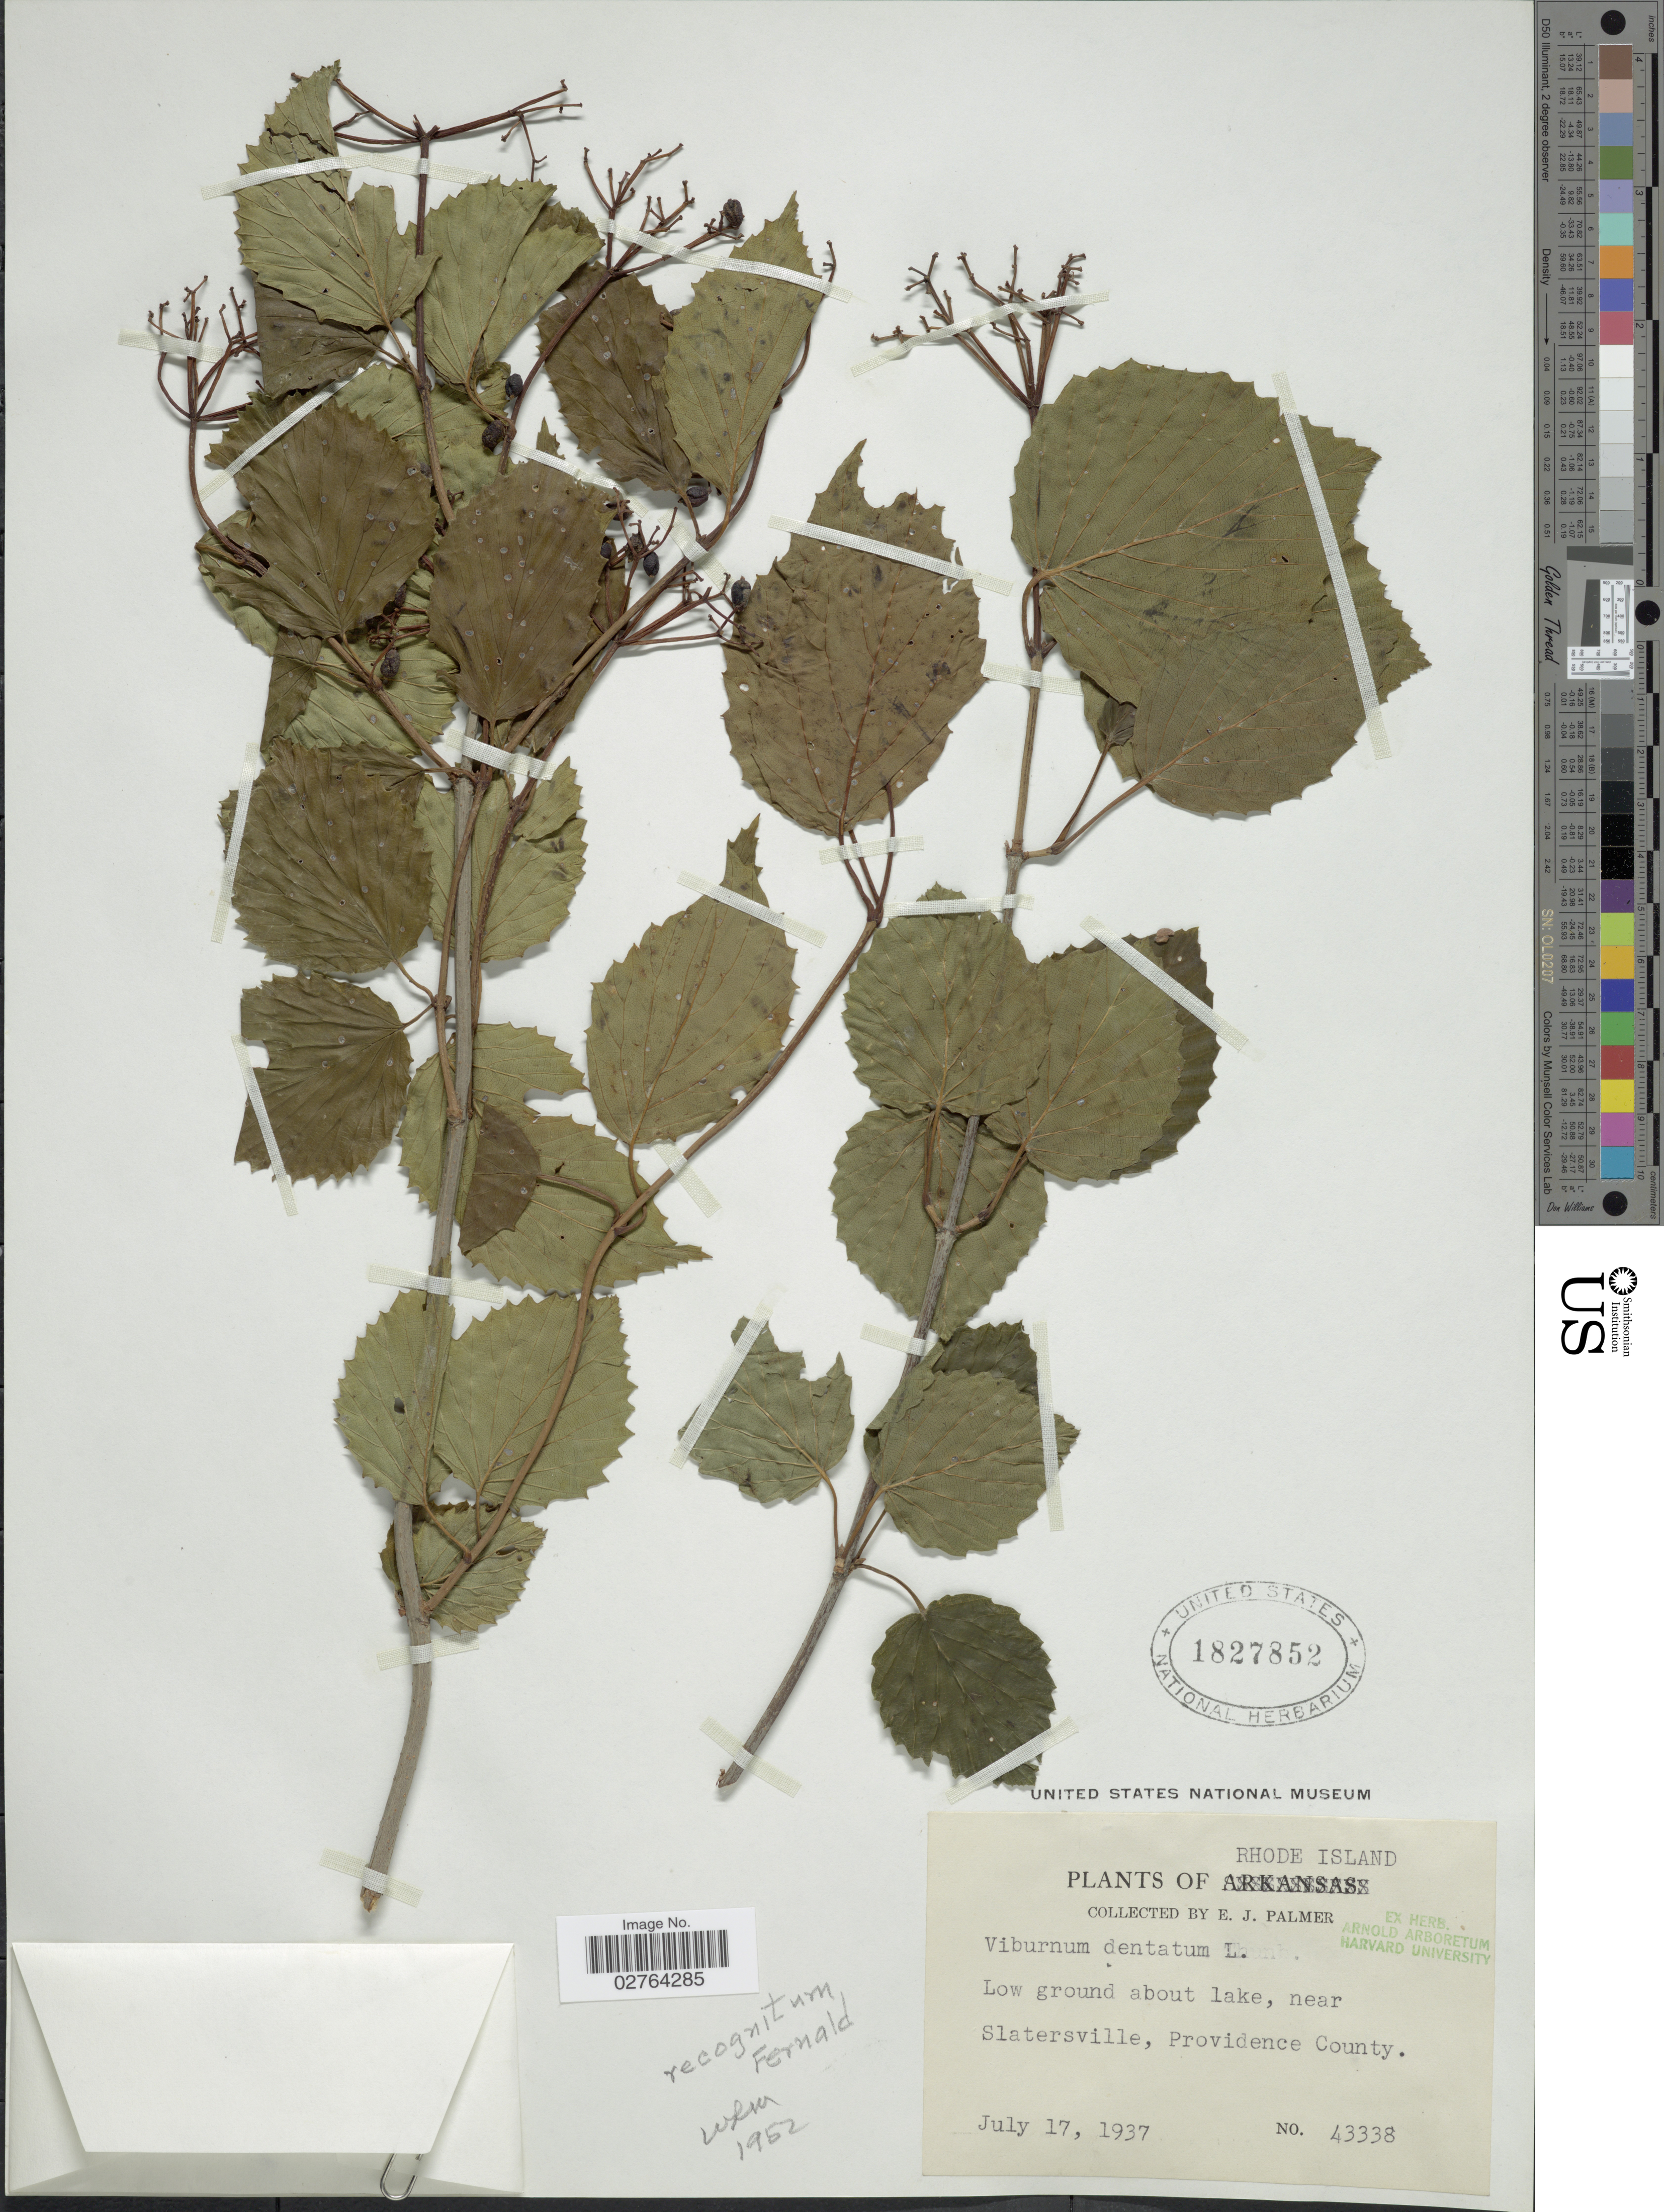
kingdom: Plantae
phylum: Tracheophyta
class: Magnoliopsida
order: Dipsacales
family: Viburnaceae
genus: Viburnum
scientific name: Viburnum recognitum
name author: Fernald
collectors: E. J. Palmer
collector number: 43338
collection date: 1937-07-17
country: United States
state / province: Rhode Island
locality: Low ground about lake, near Slatersville, Providence County.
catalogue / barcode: US 1827852